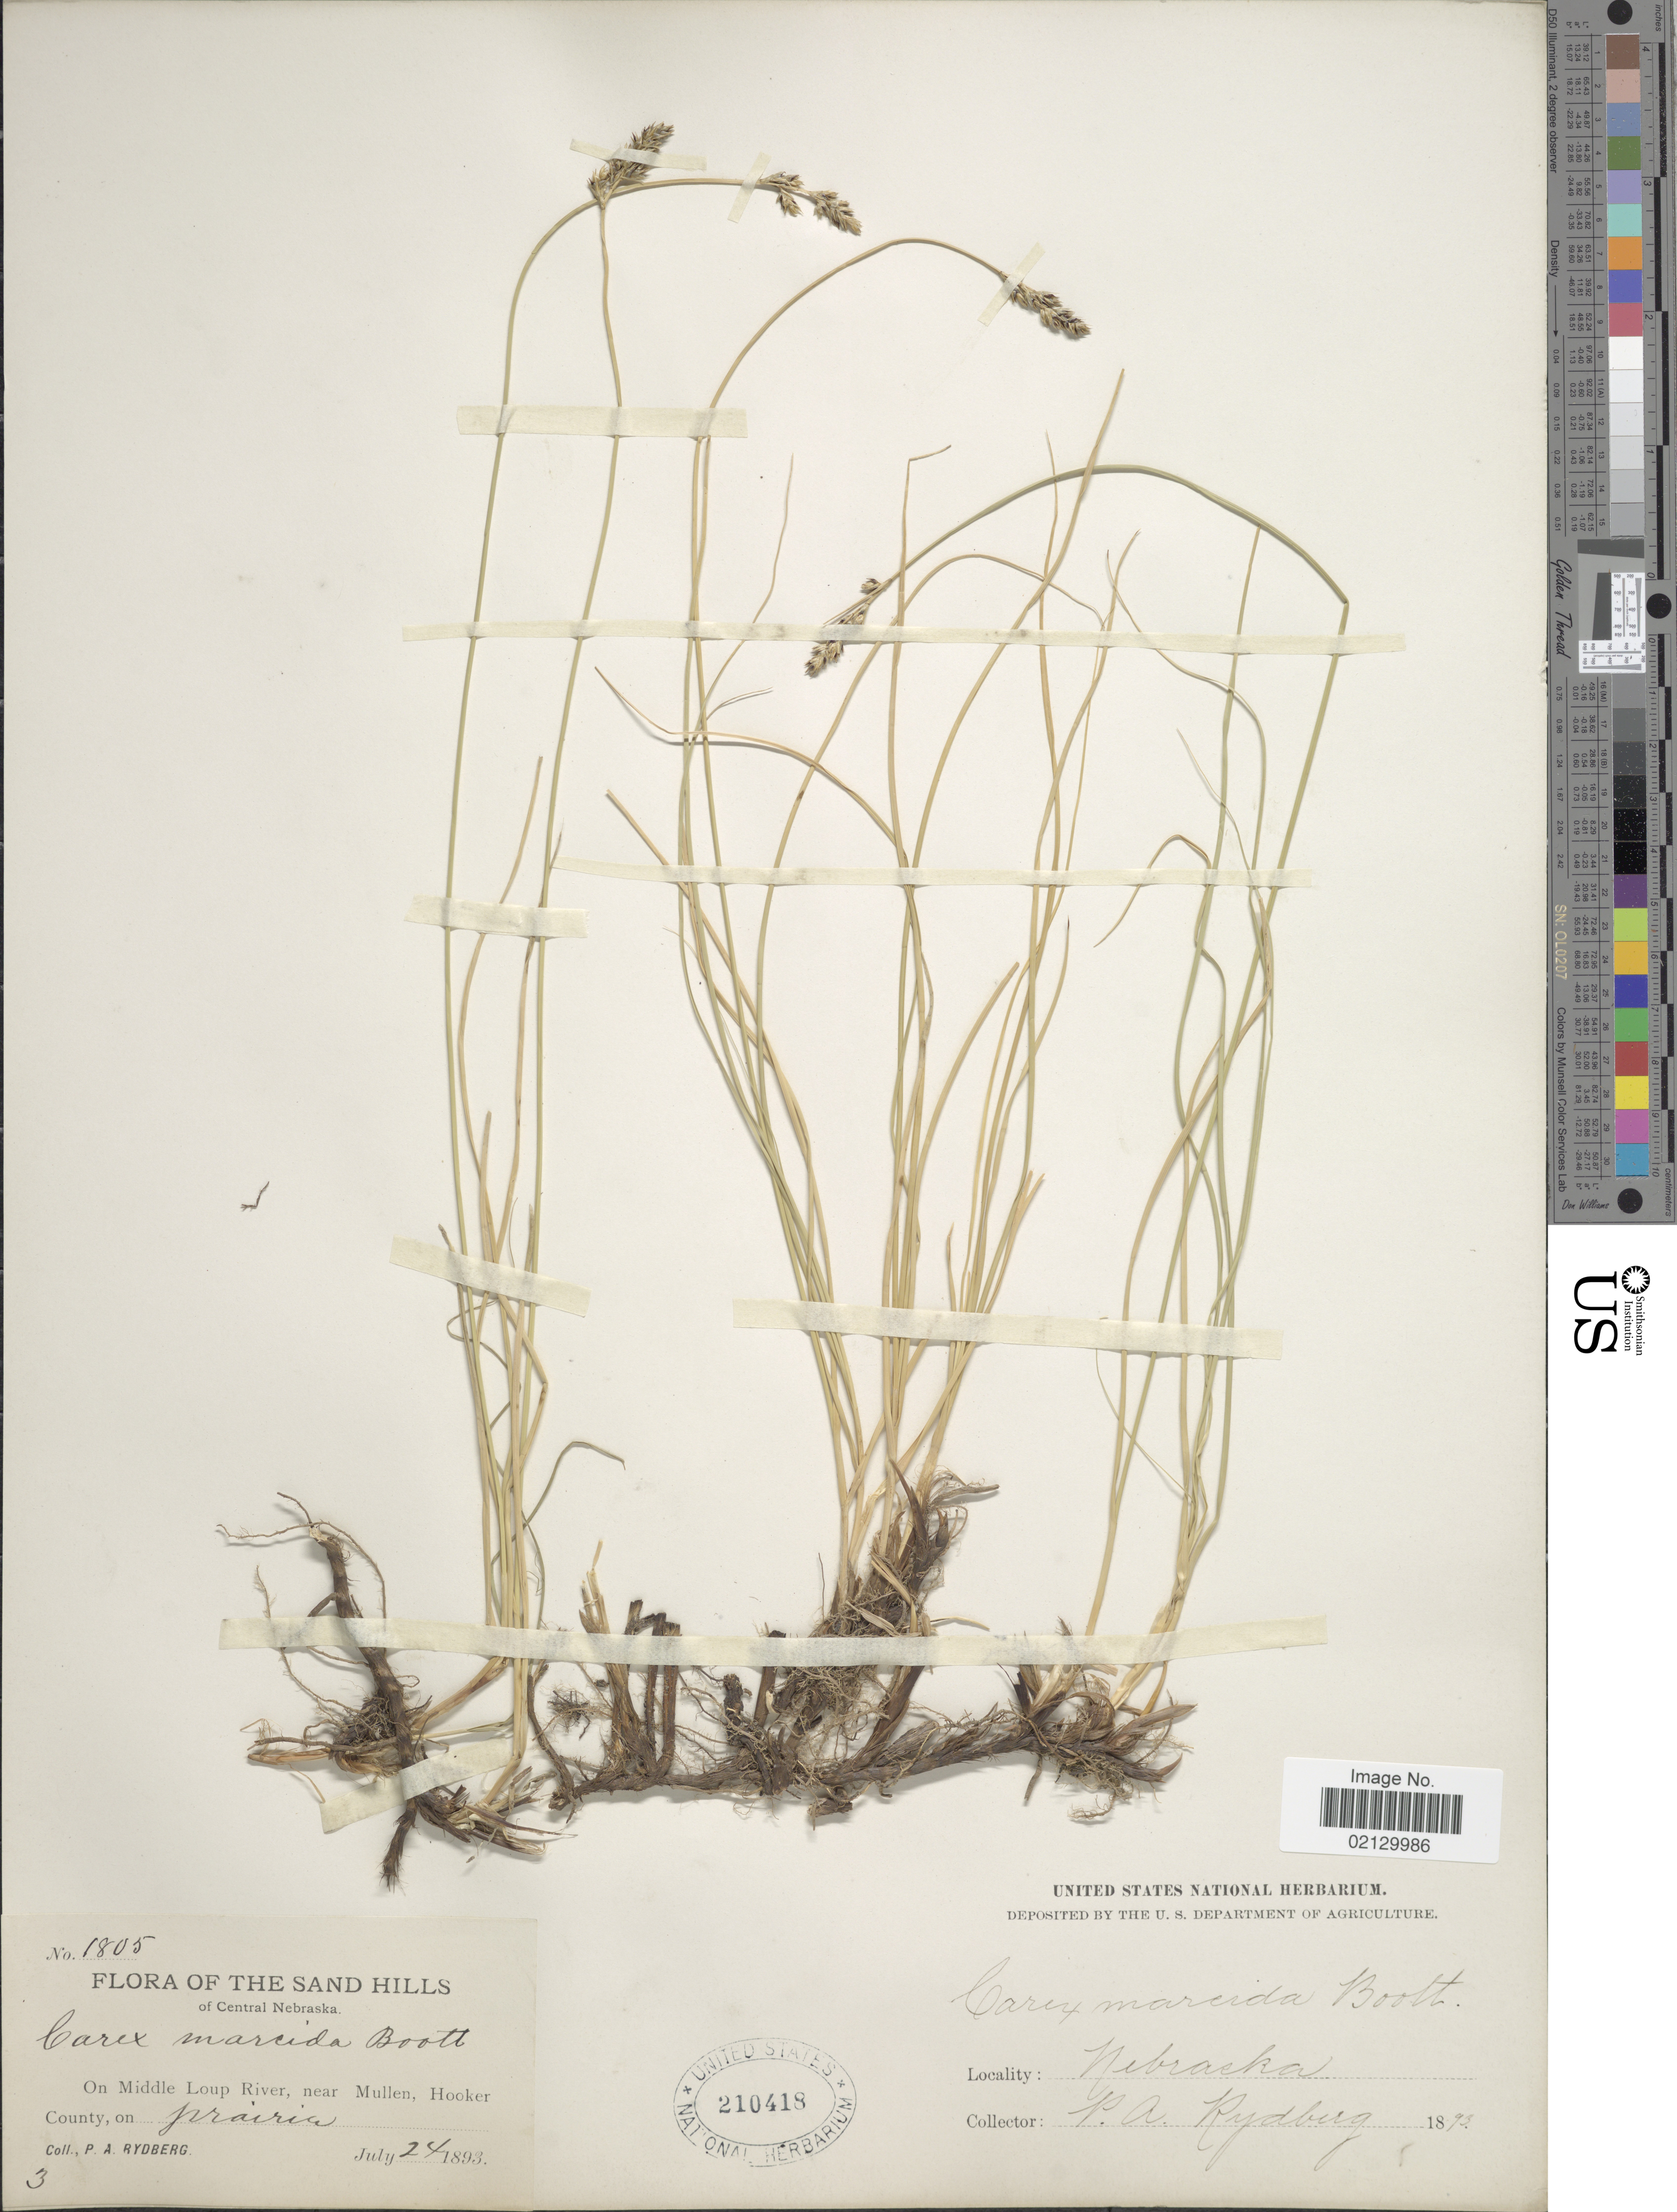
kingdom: Plantae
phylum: Tracheophyta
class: Liliopsida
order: Poales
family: Cyperaceae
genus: Carex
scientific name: Carex praegracilis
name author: W. Boott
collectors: P. A. Rydberg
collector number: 1805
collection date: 1893-07-24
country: United States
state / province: Nebraska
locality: The Sand Hills of Central Nebraska. On Loup Middle River, near Mullen, Hooker County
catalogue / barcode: US 210418